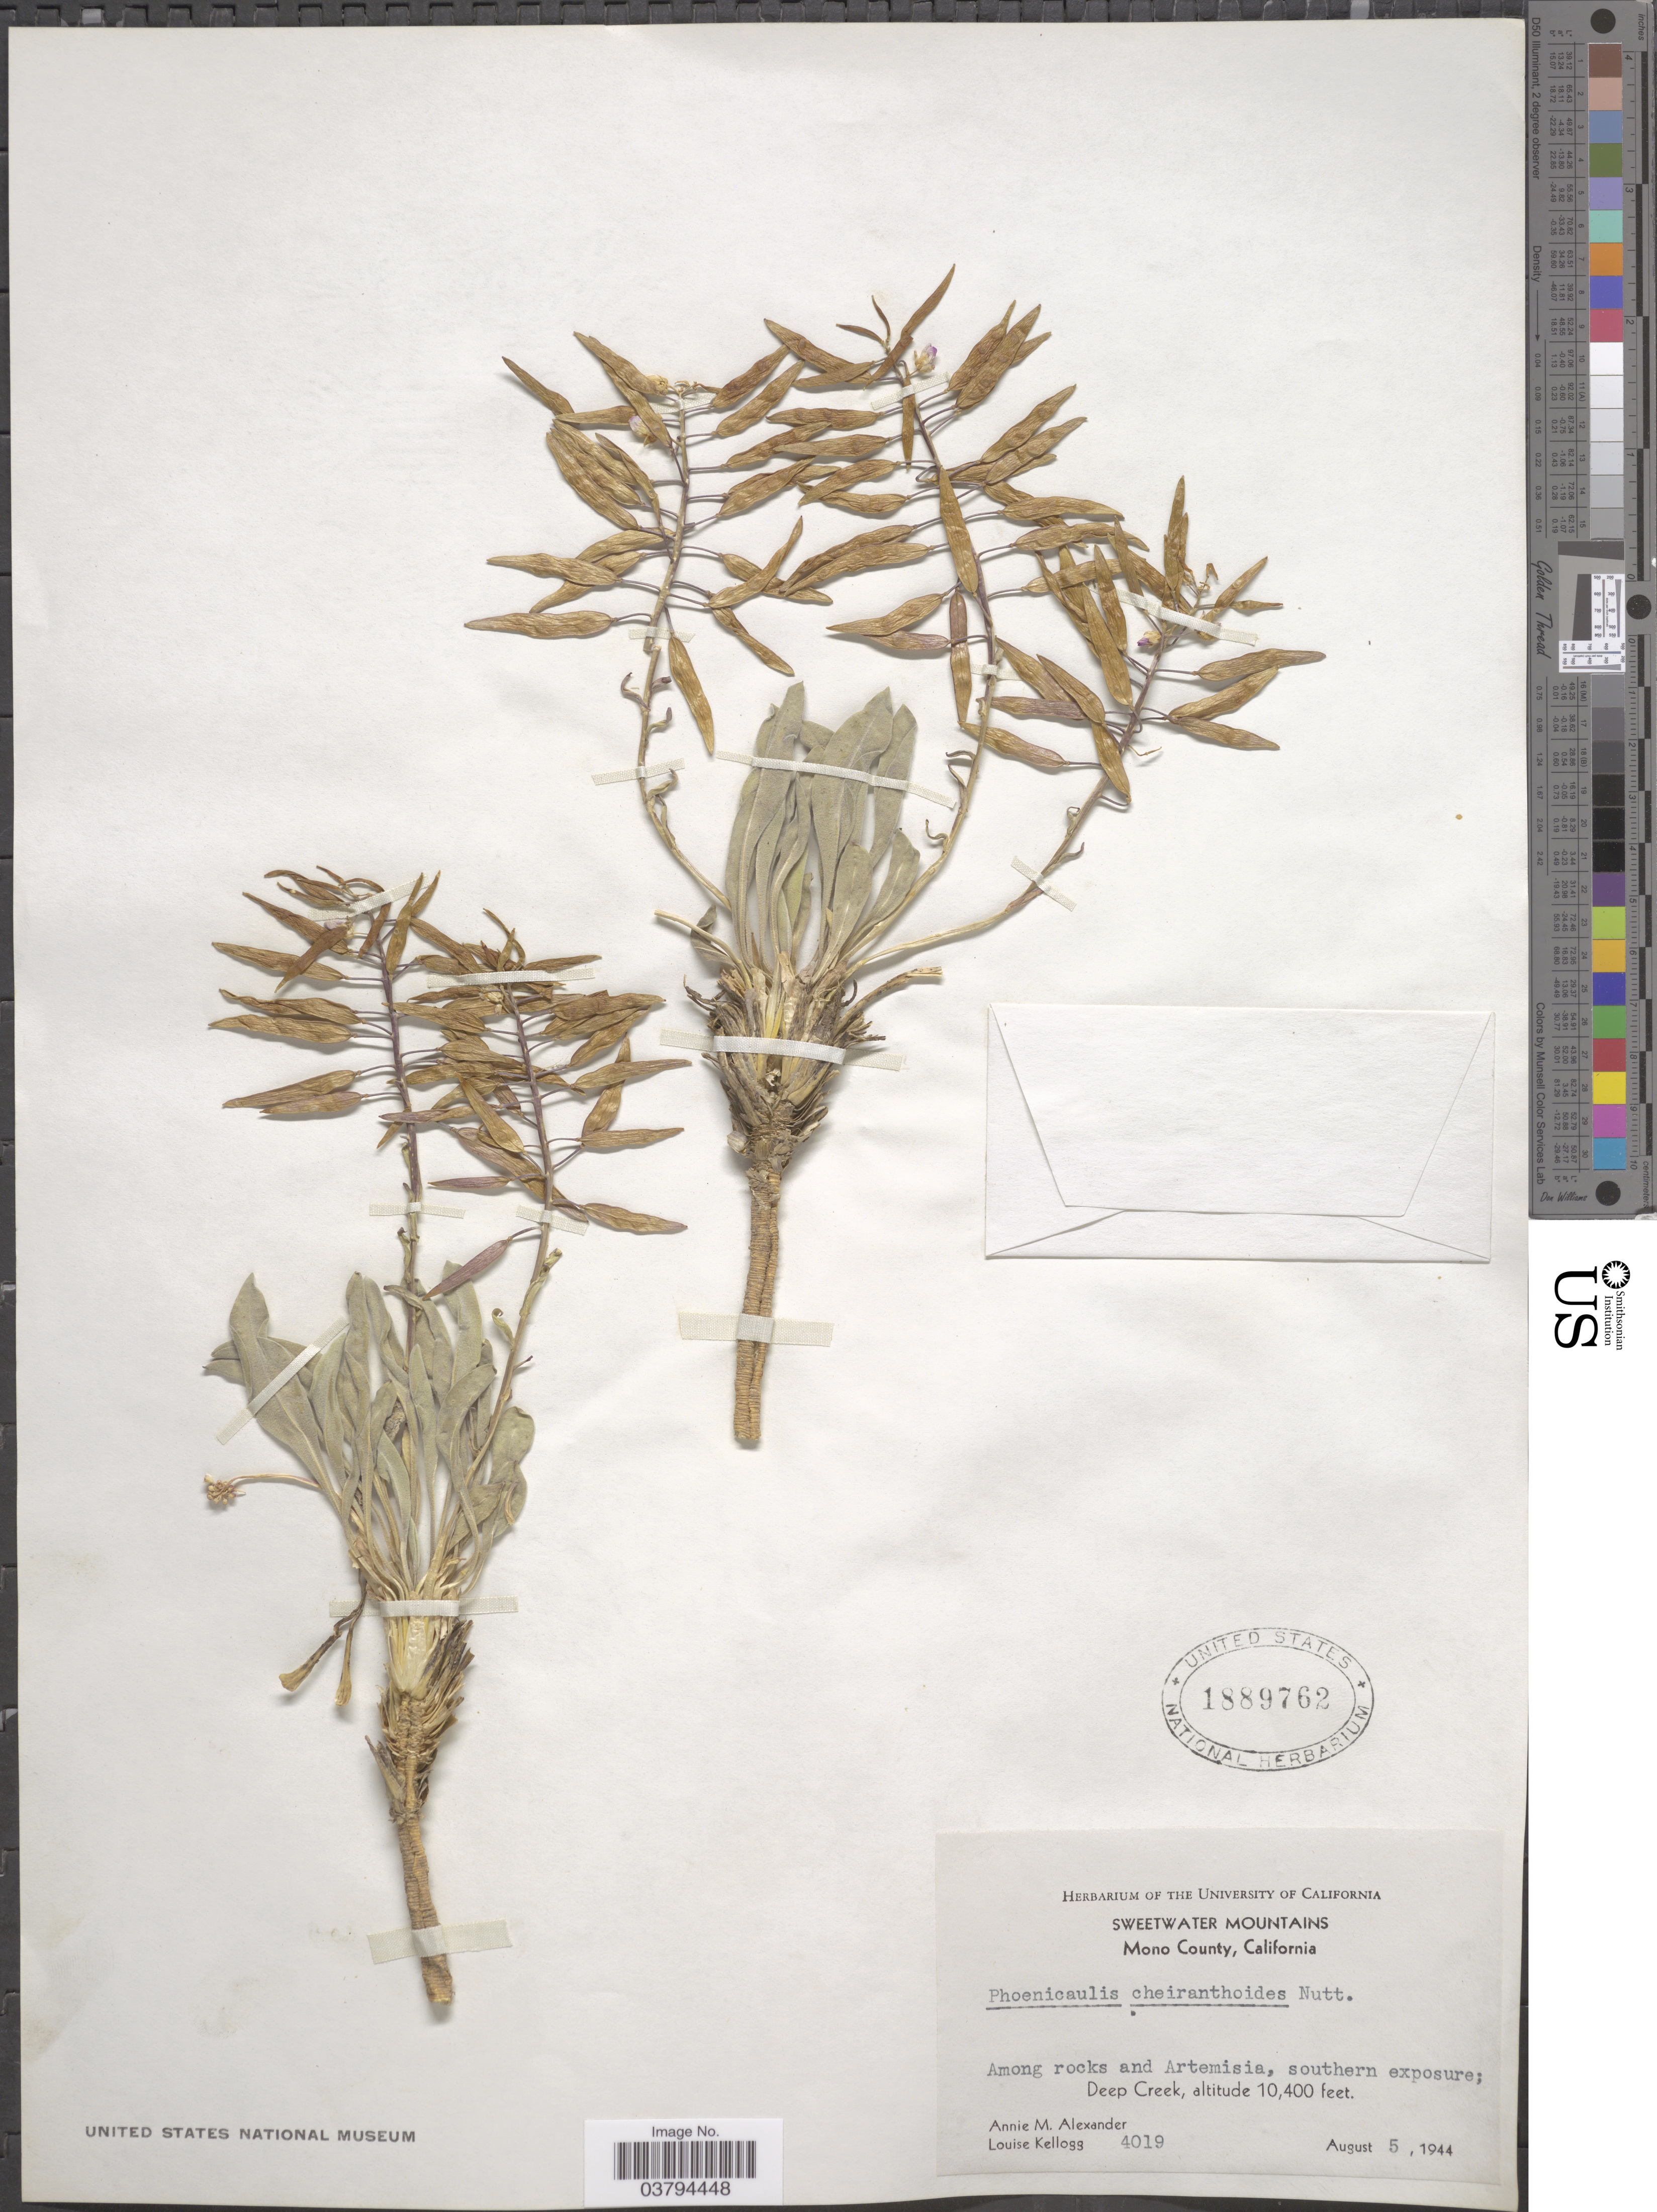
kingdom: Plantae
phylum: Tracheophyta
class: Magnoliopsida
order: Brassicales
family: Brassicaceae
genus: Phoenicaulis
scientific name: Phoenicaulis cheiranthoides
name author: Nutt.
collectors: A. M. Alexander & L. Kellogg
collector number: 4019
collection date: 1944-08-05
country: United States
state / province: California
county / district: Mono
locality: Sweetwater Mountains. Mono County. Deep Creek.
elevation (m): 3170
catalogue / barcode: US 1889762